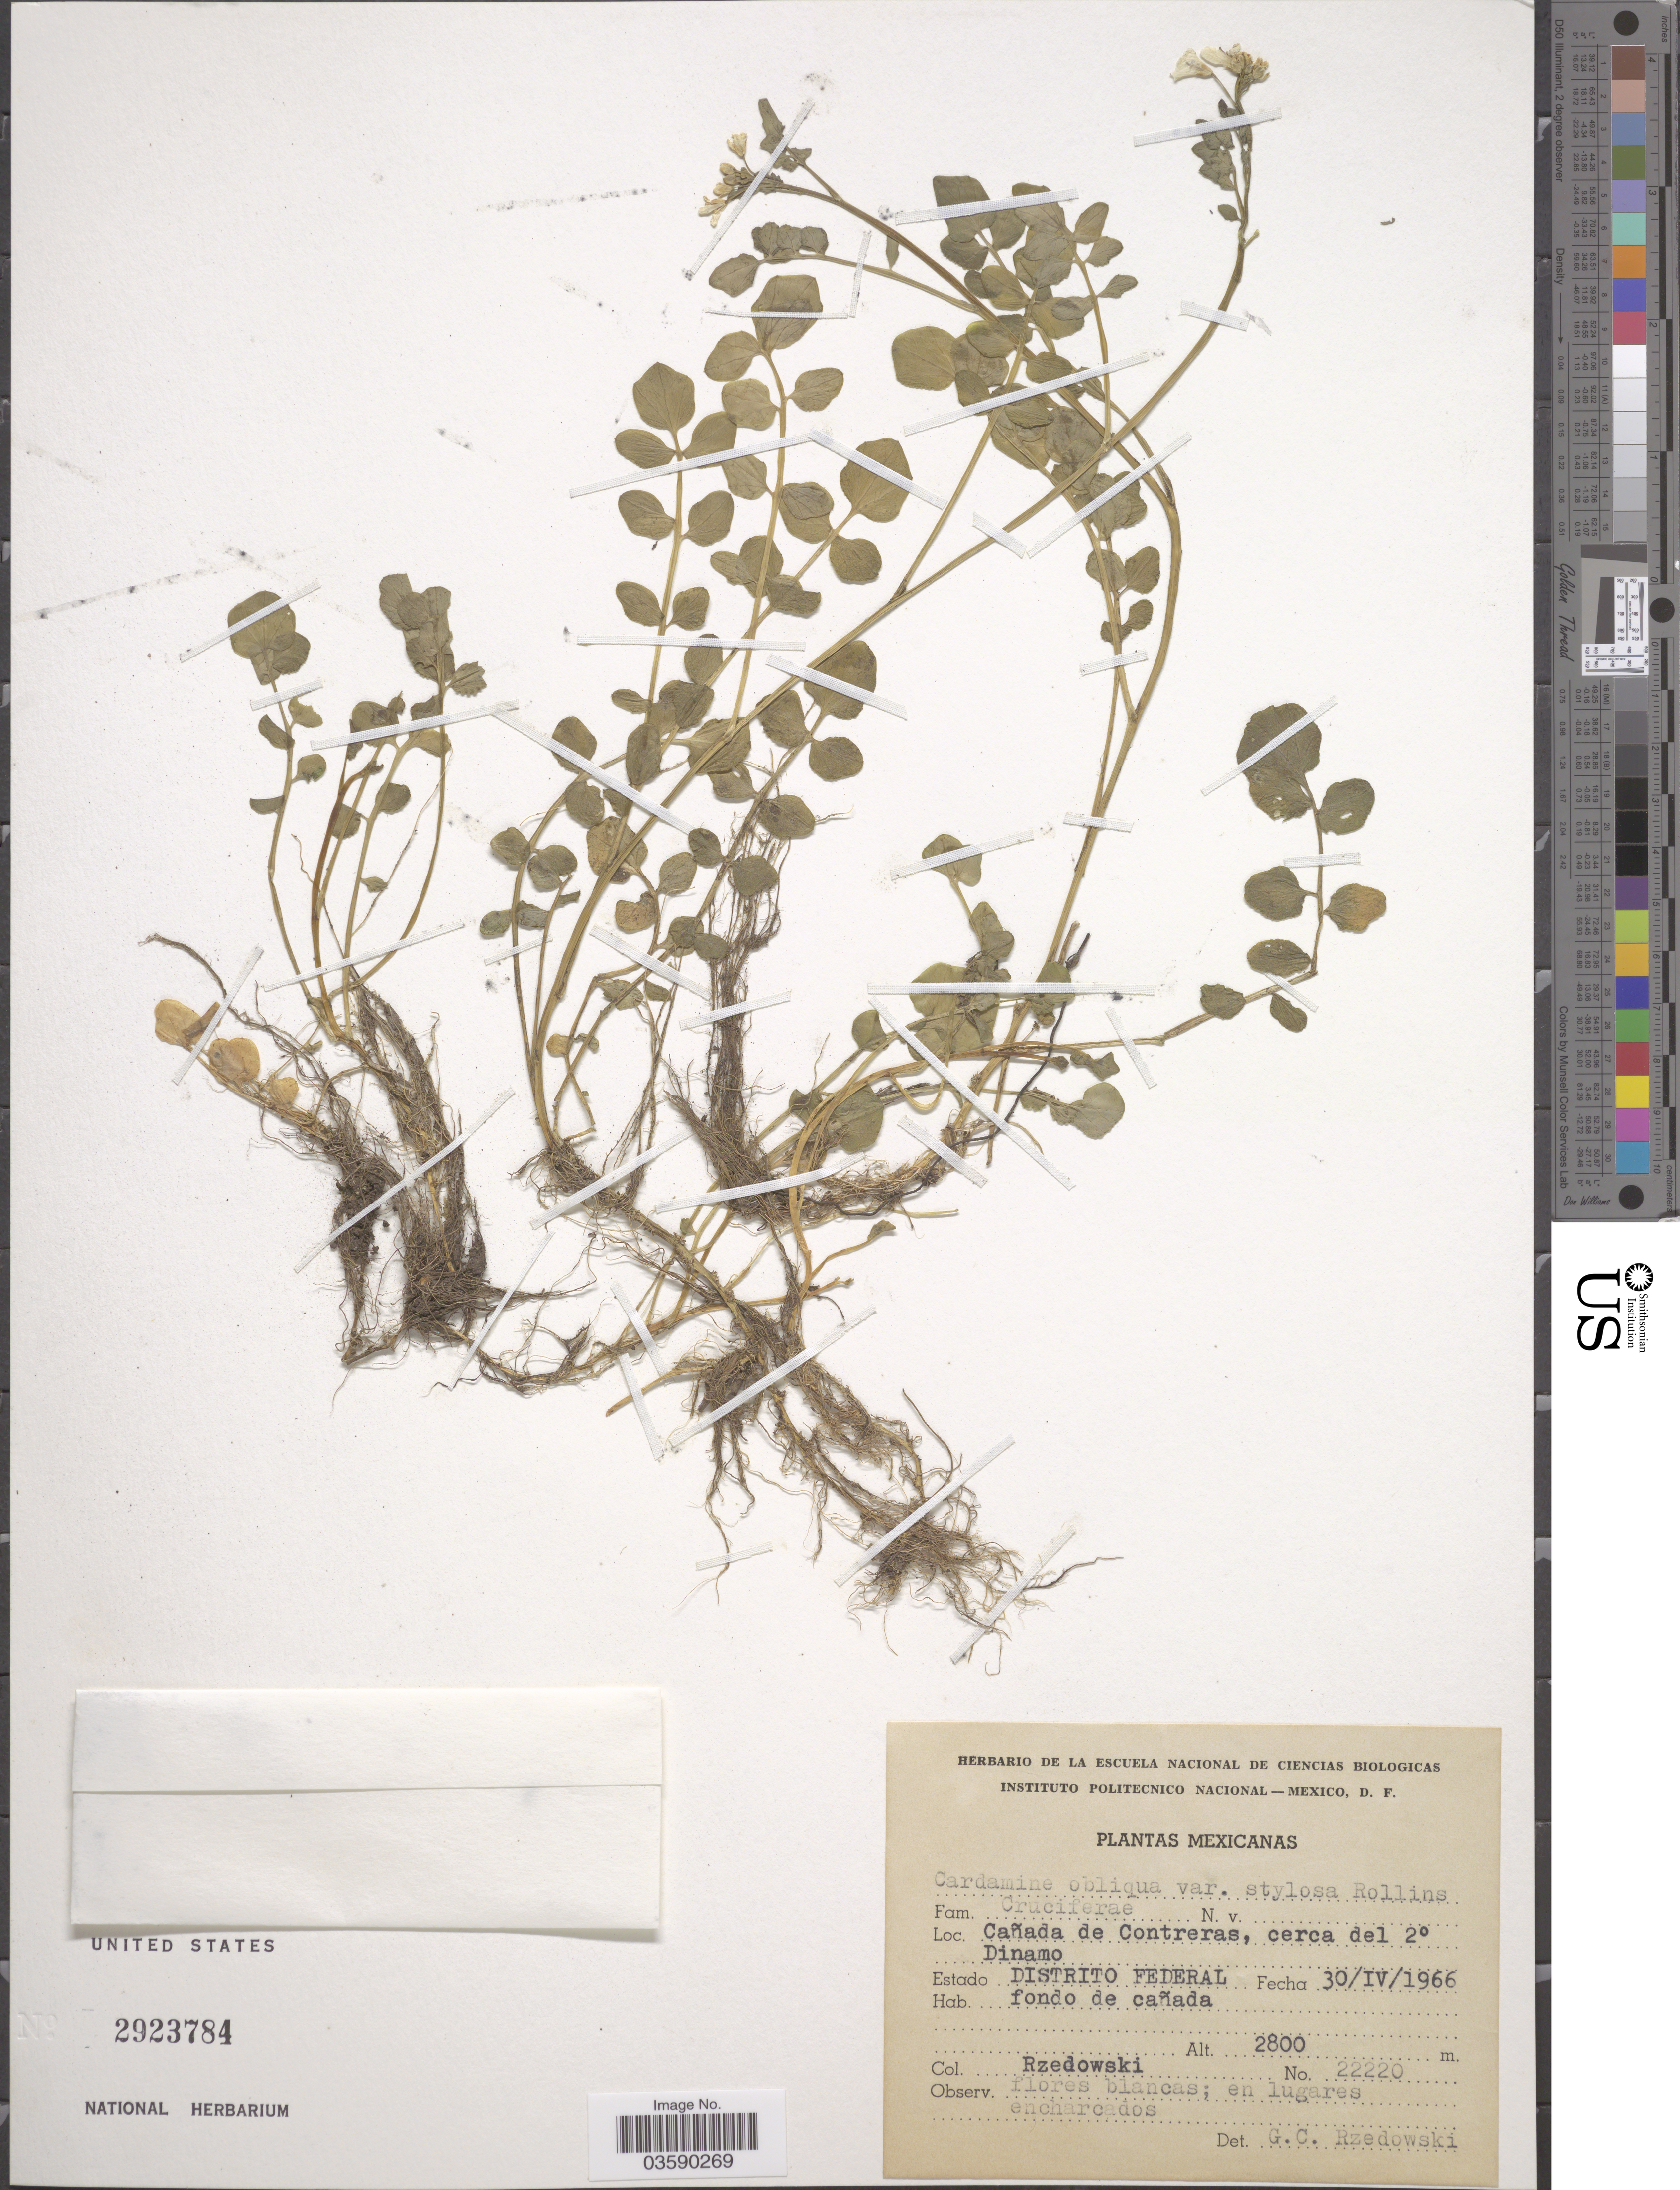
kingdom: Plantae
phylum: Tracheophyta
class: Magnoliopsida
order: Brassicales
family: Brassicaceae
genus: Cardamine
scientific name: Cardamine obliqua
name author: Hochst. ex A. Rich.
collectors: G. C. Rzedowski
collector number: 22220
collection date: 1966-04-30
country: Mexico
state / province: Distrito Federal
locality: Cañada de Contreras, cerca del 2° Dinamo. Fondo de Cañada.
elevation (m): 2800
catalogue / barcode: US 2923784